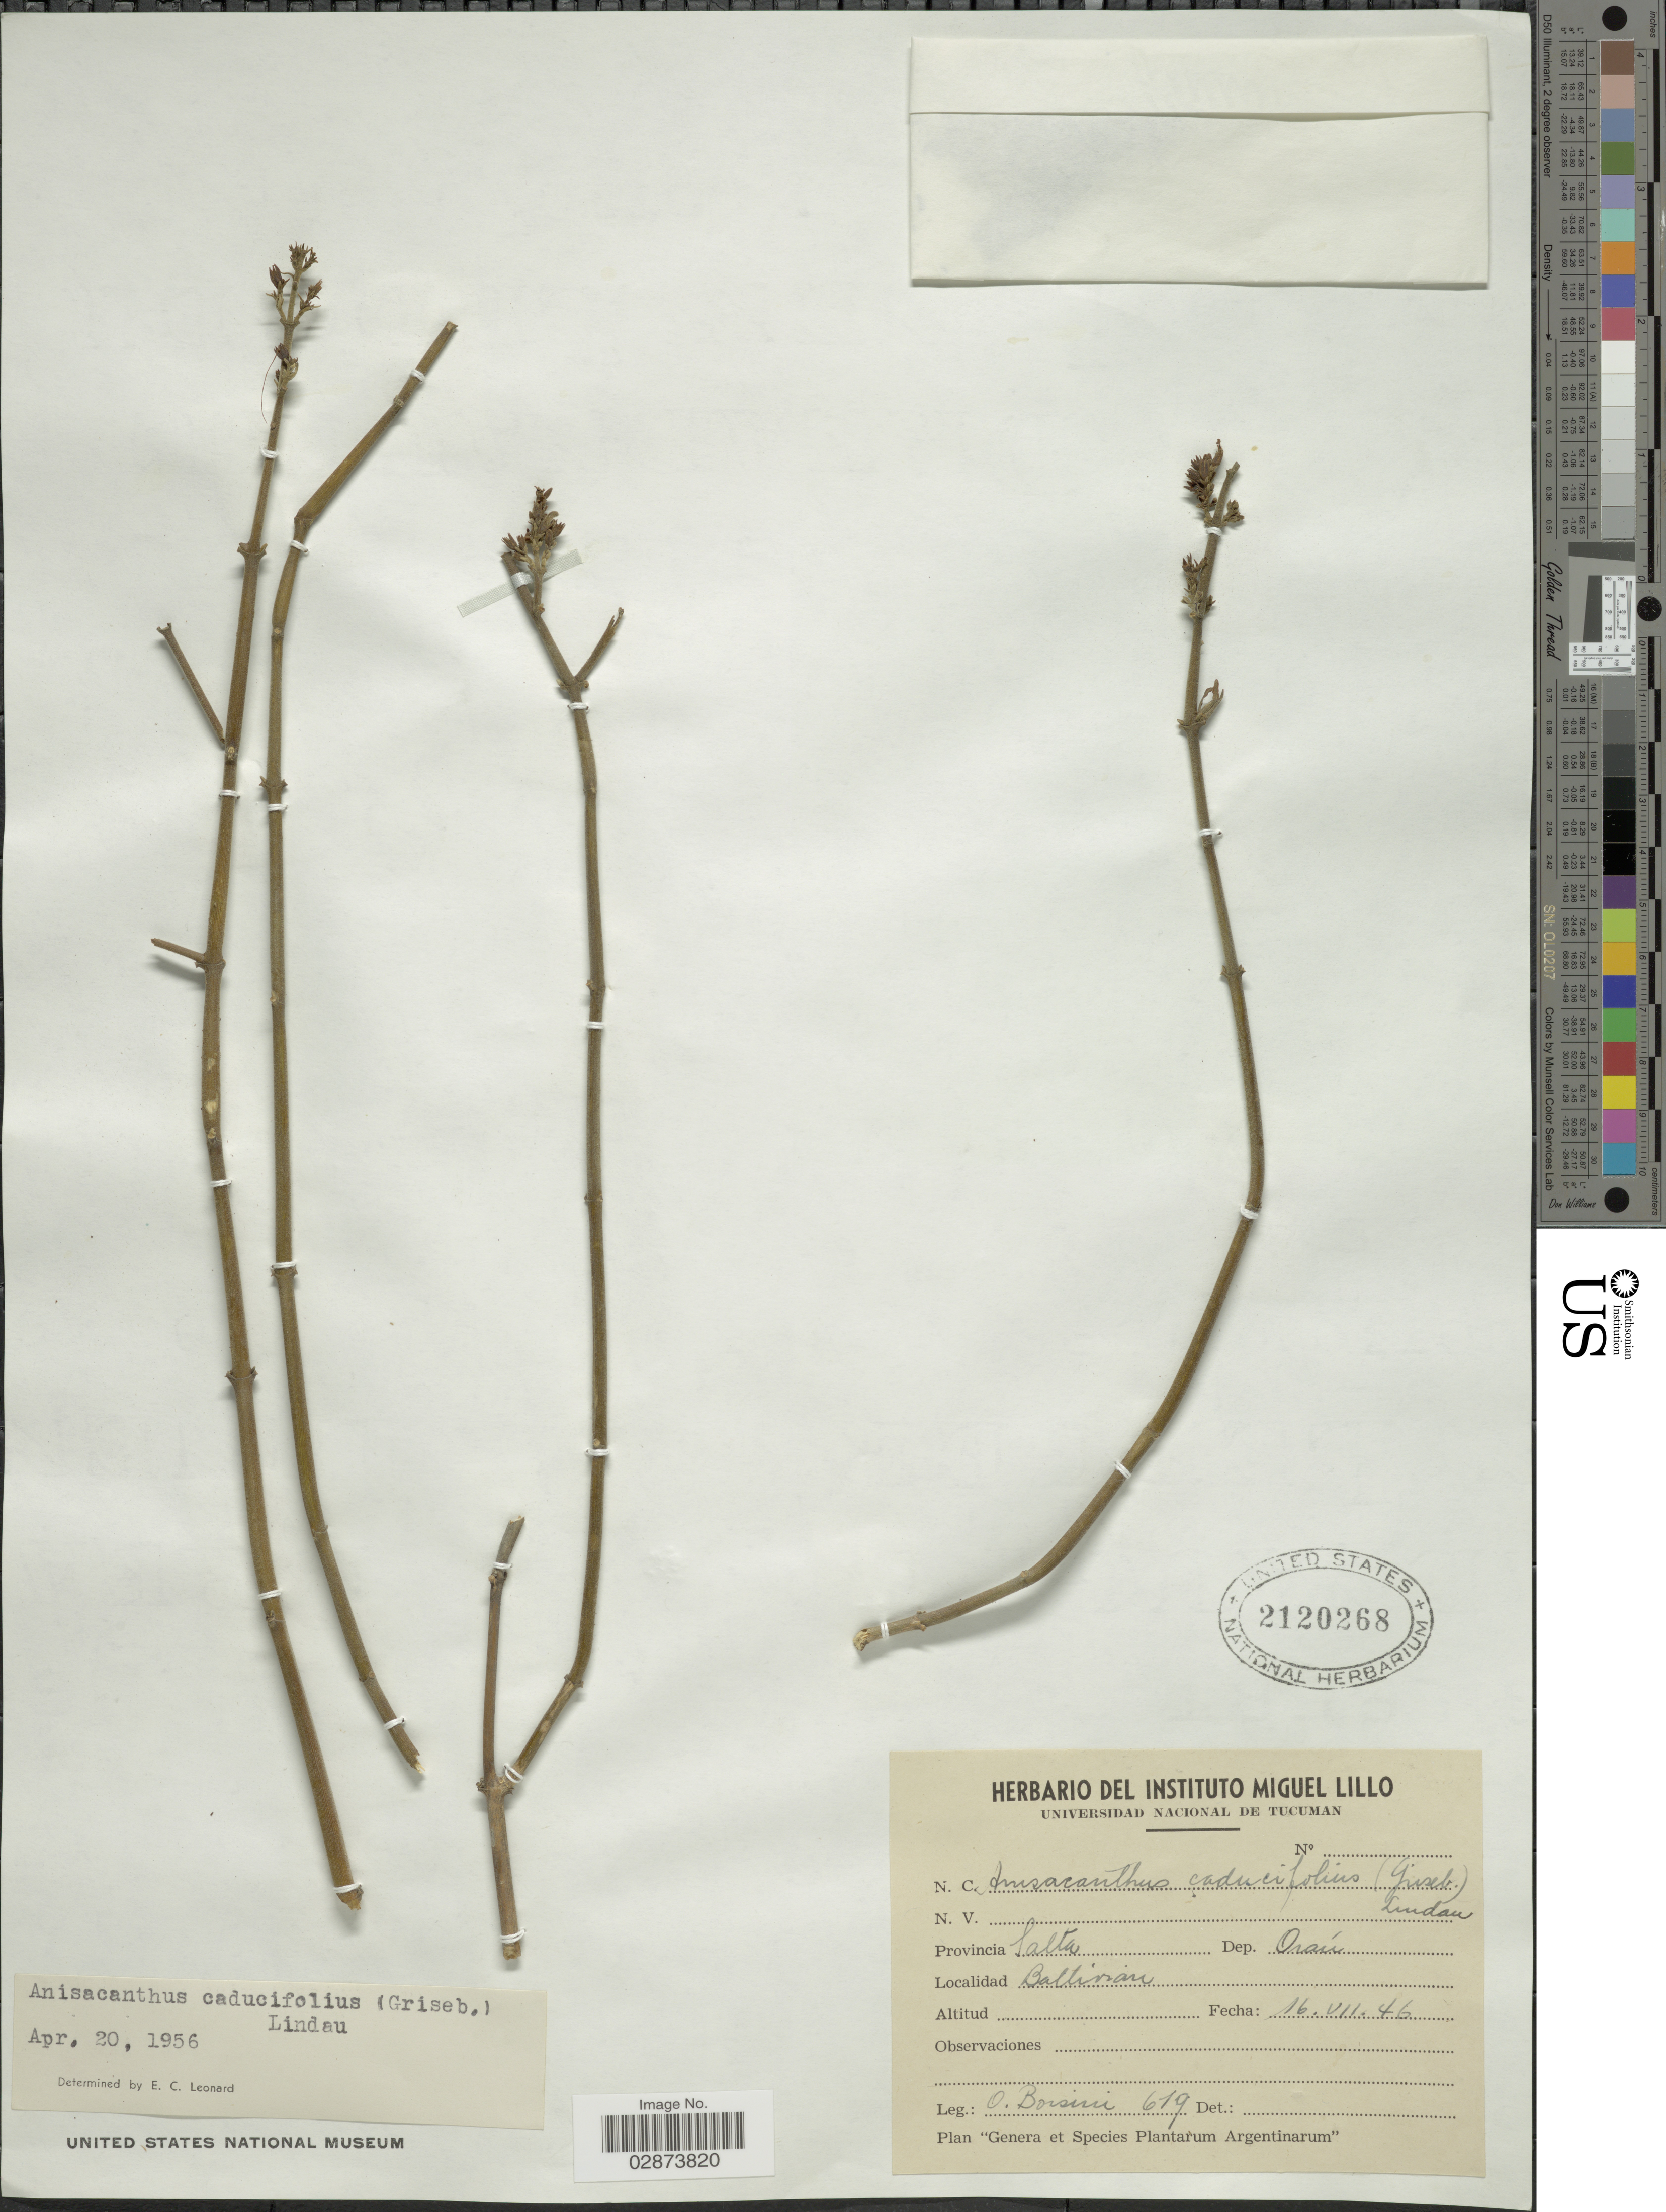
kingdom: Plantae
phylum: Tracheophyta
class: Magnoliopsida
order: Lamiales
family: Acanthaceae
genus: Thyrsacanthus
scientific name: Thyrsacanthus boliviensis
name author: (Nees) A.L.A. Côrtes & Rapini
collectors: O. H. Borsini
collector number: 619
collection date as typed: Transcribed d/m/y: 16/7/46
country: Argentina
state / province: Salta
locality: Dept. Orán. Ballivian.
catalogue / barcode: US 2120268